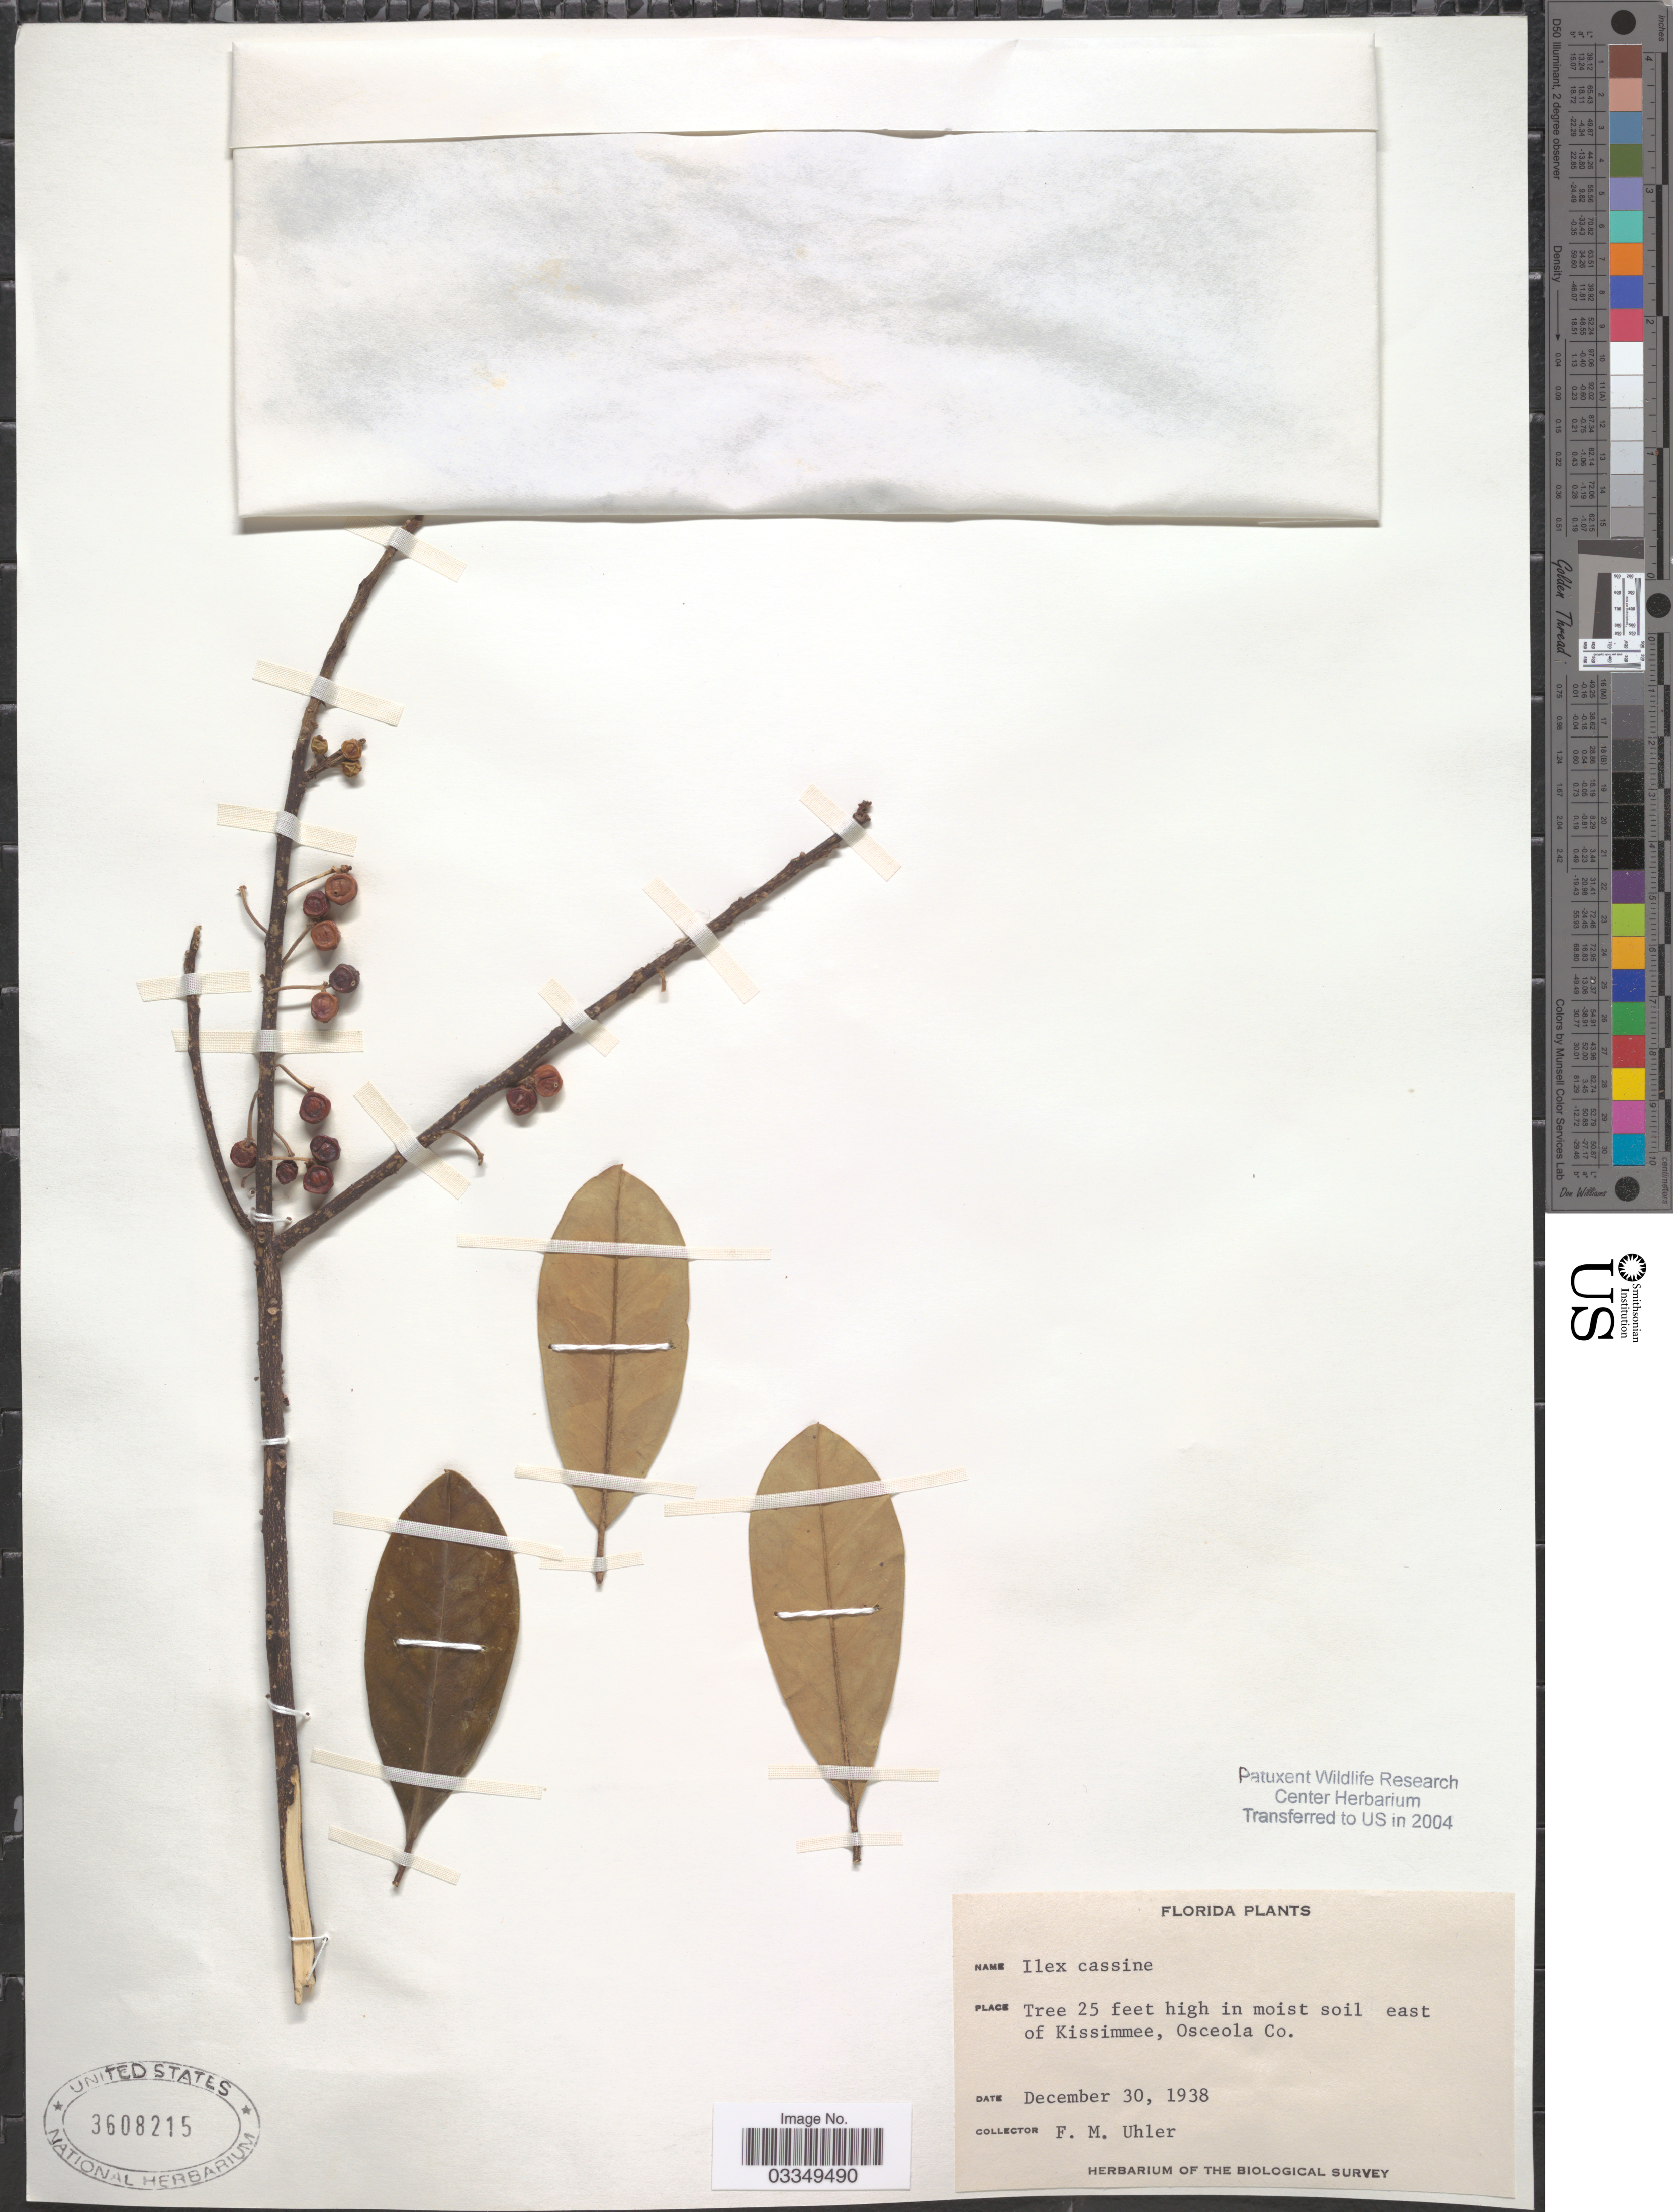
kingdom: Plantae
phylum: Tracheophyta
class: Magnoliopsida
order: Aquifoliales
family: Aquifoliaceae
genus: Ilex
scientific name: Ilex cassine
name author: L.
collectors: F. M. Uhler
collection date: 1938-12-30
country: United States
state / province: Florida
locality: East of Kissimmee, Osceola Co.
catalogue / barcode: US 3608215